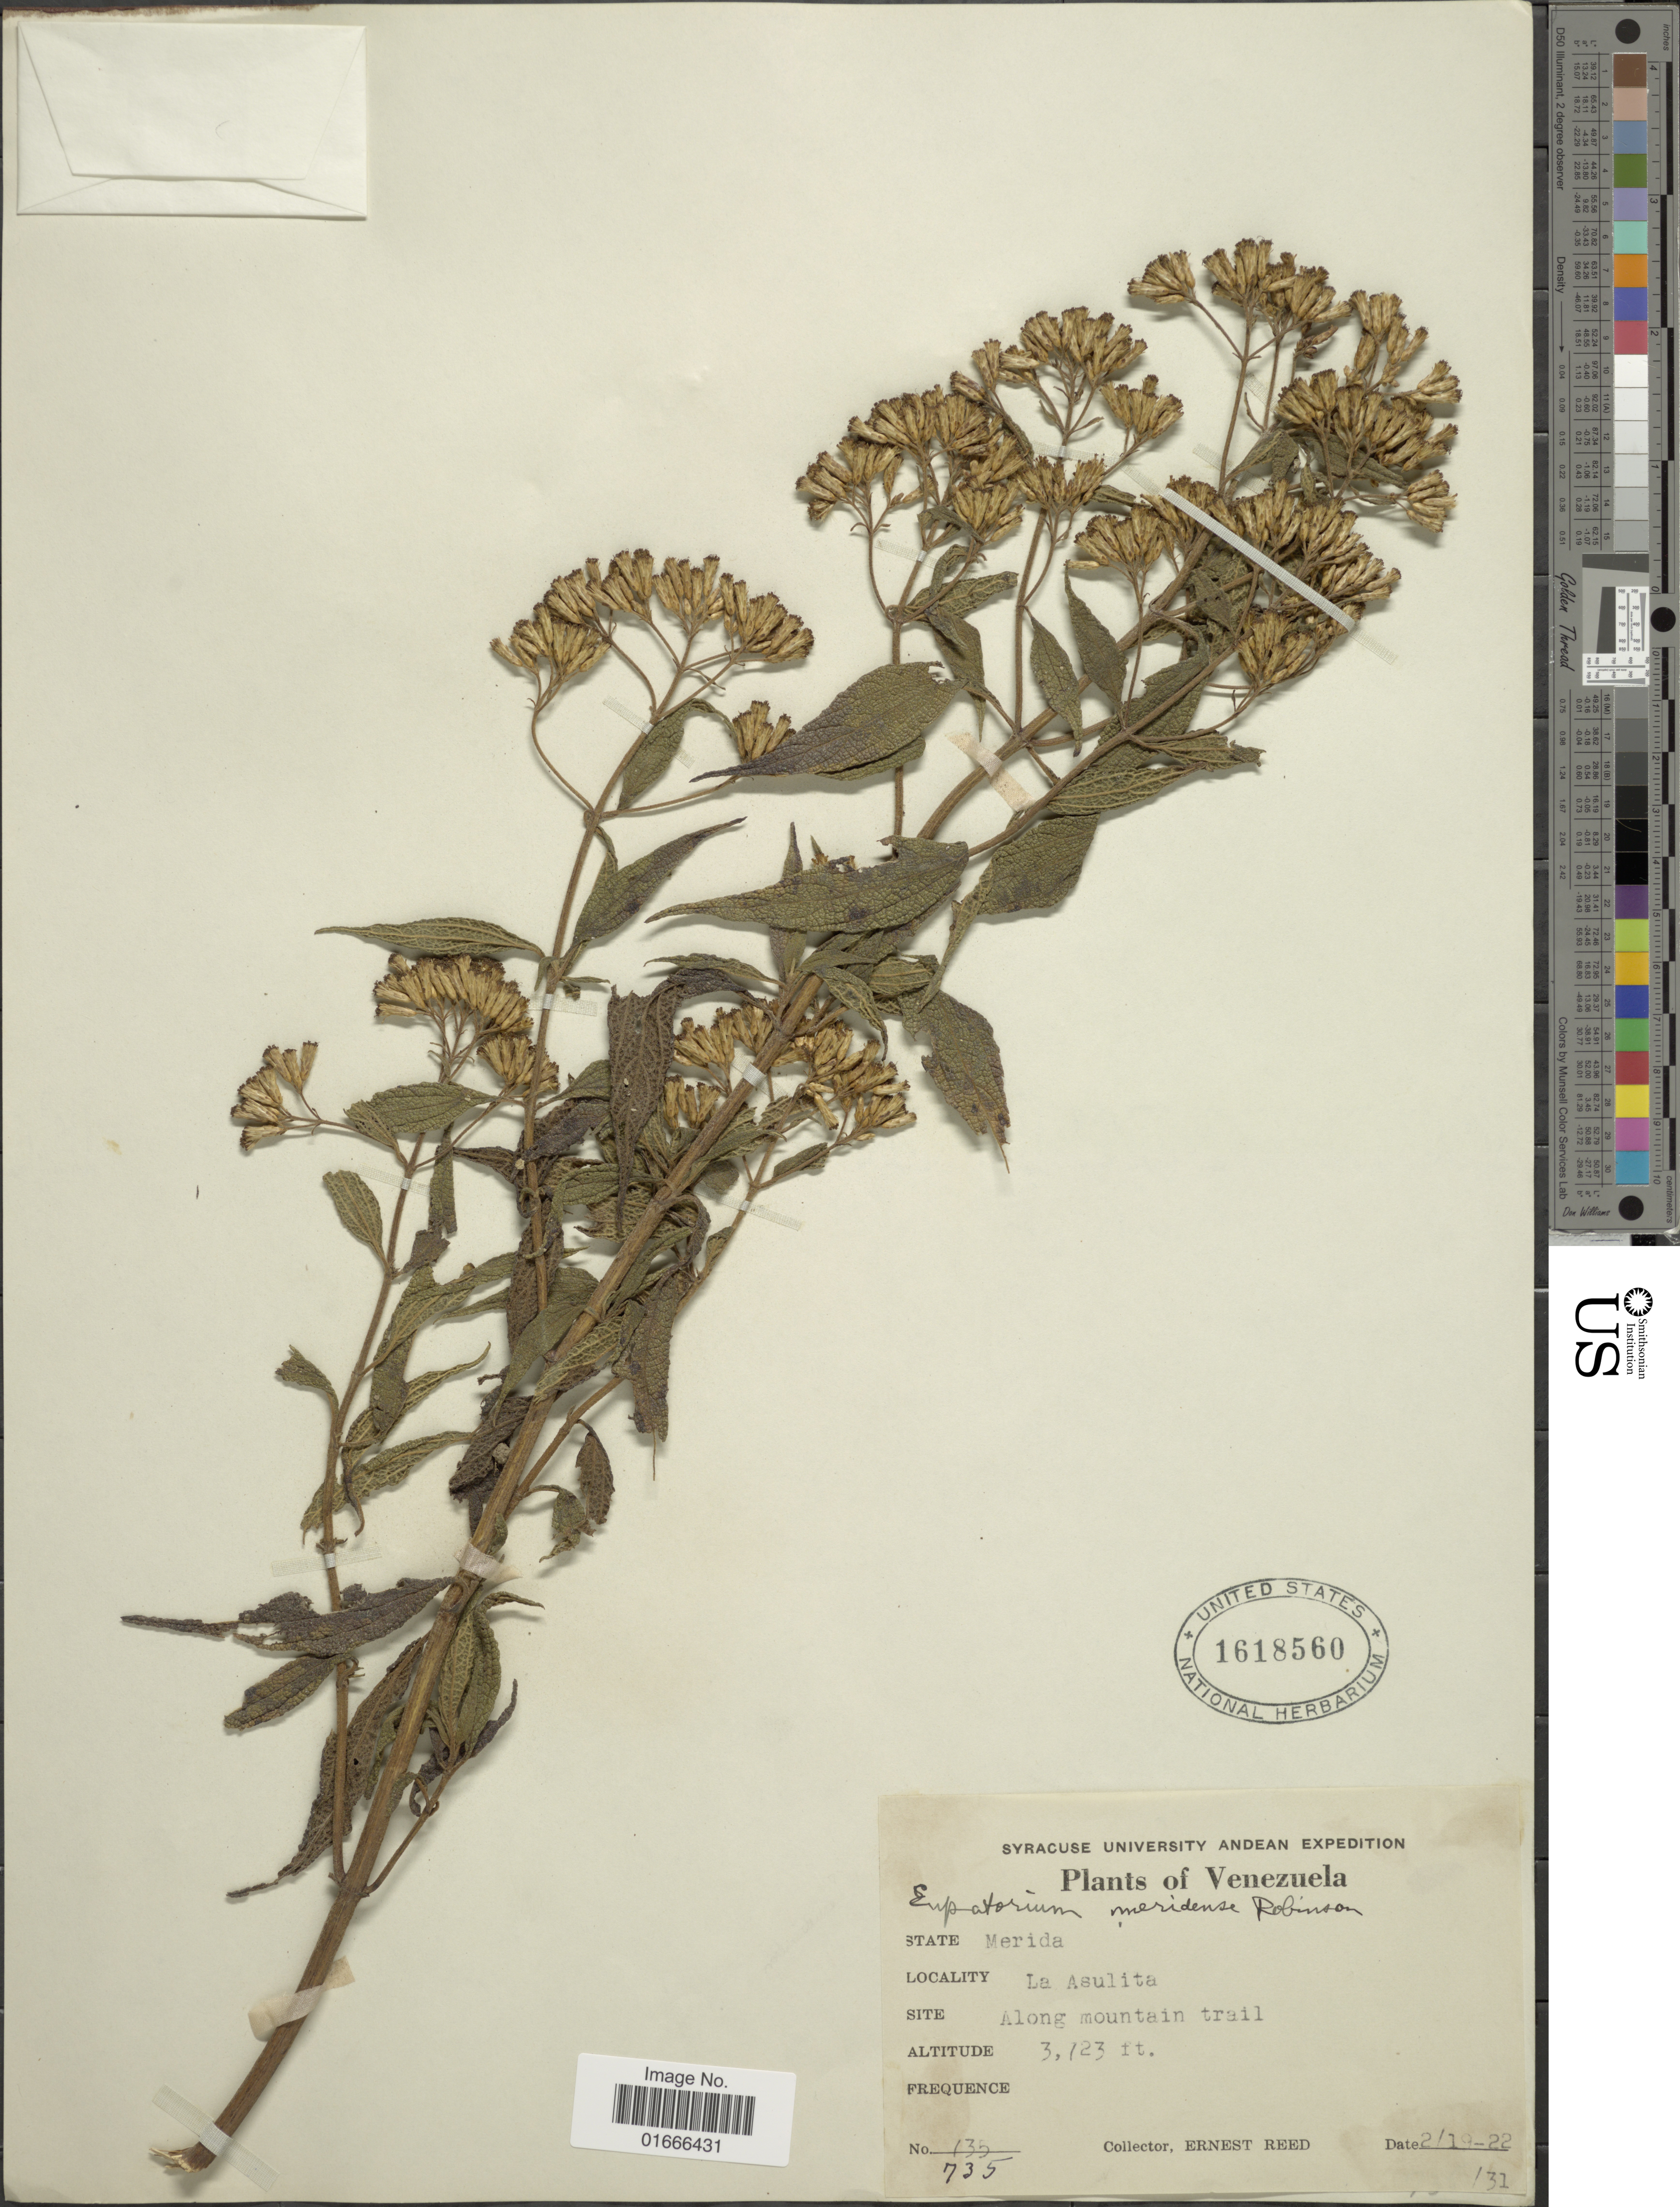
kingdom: Plantae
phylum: Tracheophyta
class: Magnoliopsida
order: Asterales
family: Asteraceae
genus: Chromolaena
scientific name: Chromolaena meridensis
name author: (B.L. Rob.) R.M. King & H. Rob.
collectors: E. Reed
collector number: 135/735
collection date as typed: Transcribed d/m/y: 19/2/31 to 22/2/31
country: Venezuela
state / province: Mérida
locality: La Asulita, along mountain trail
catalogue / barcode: US 1618560